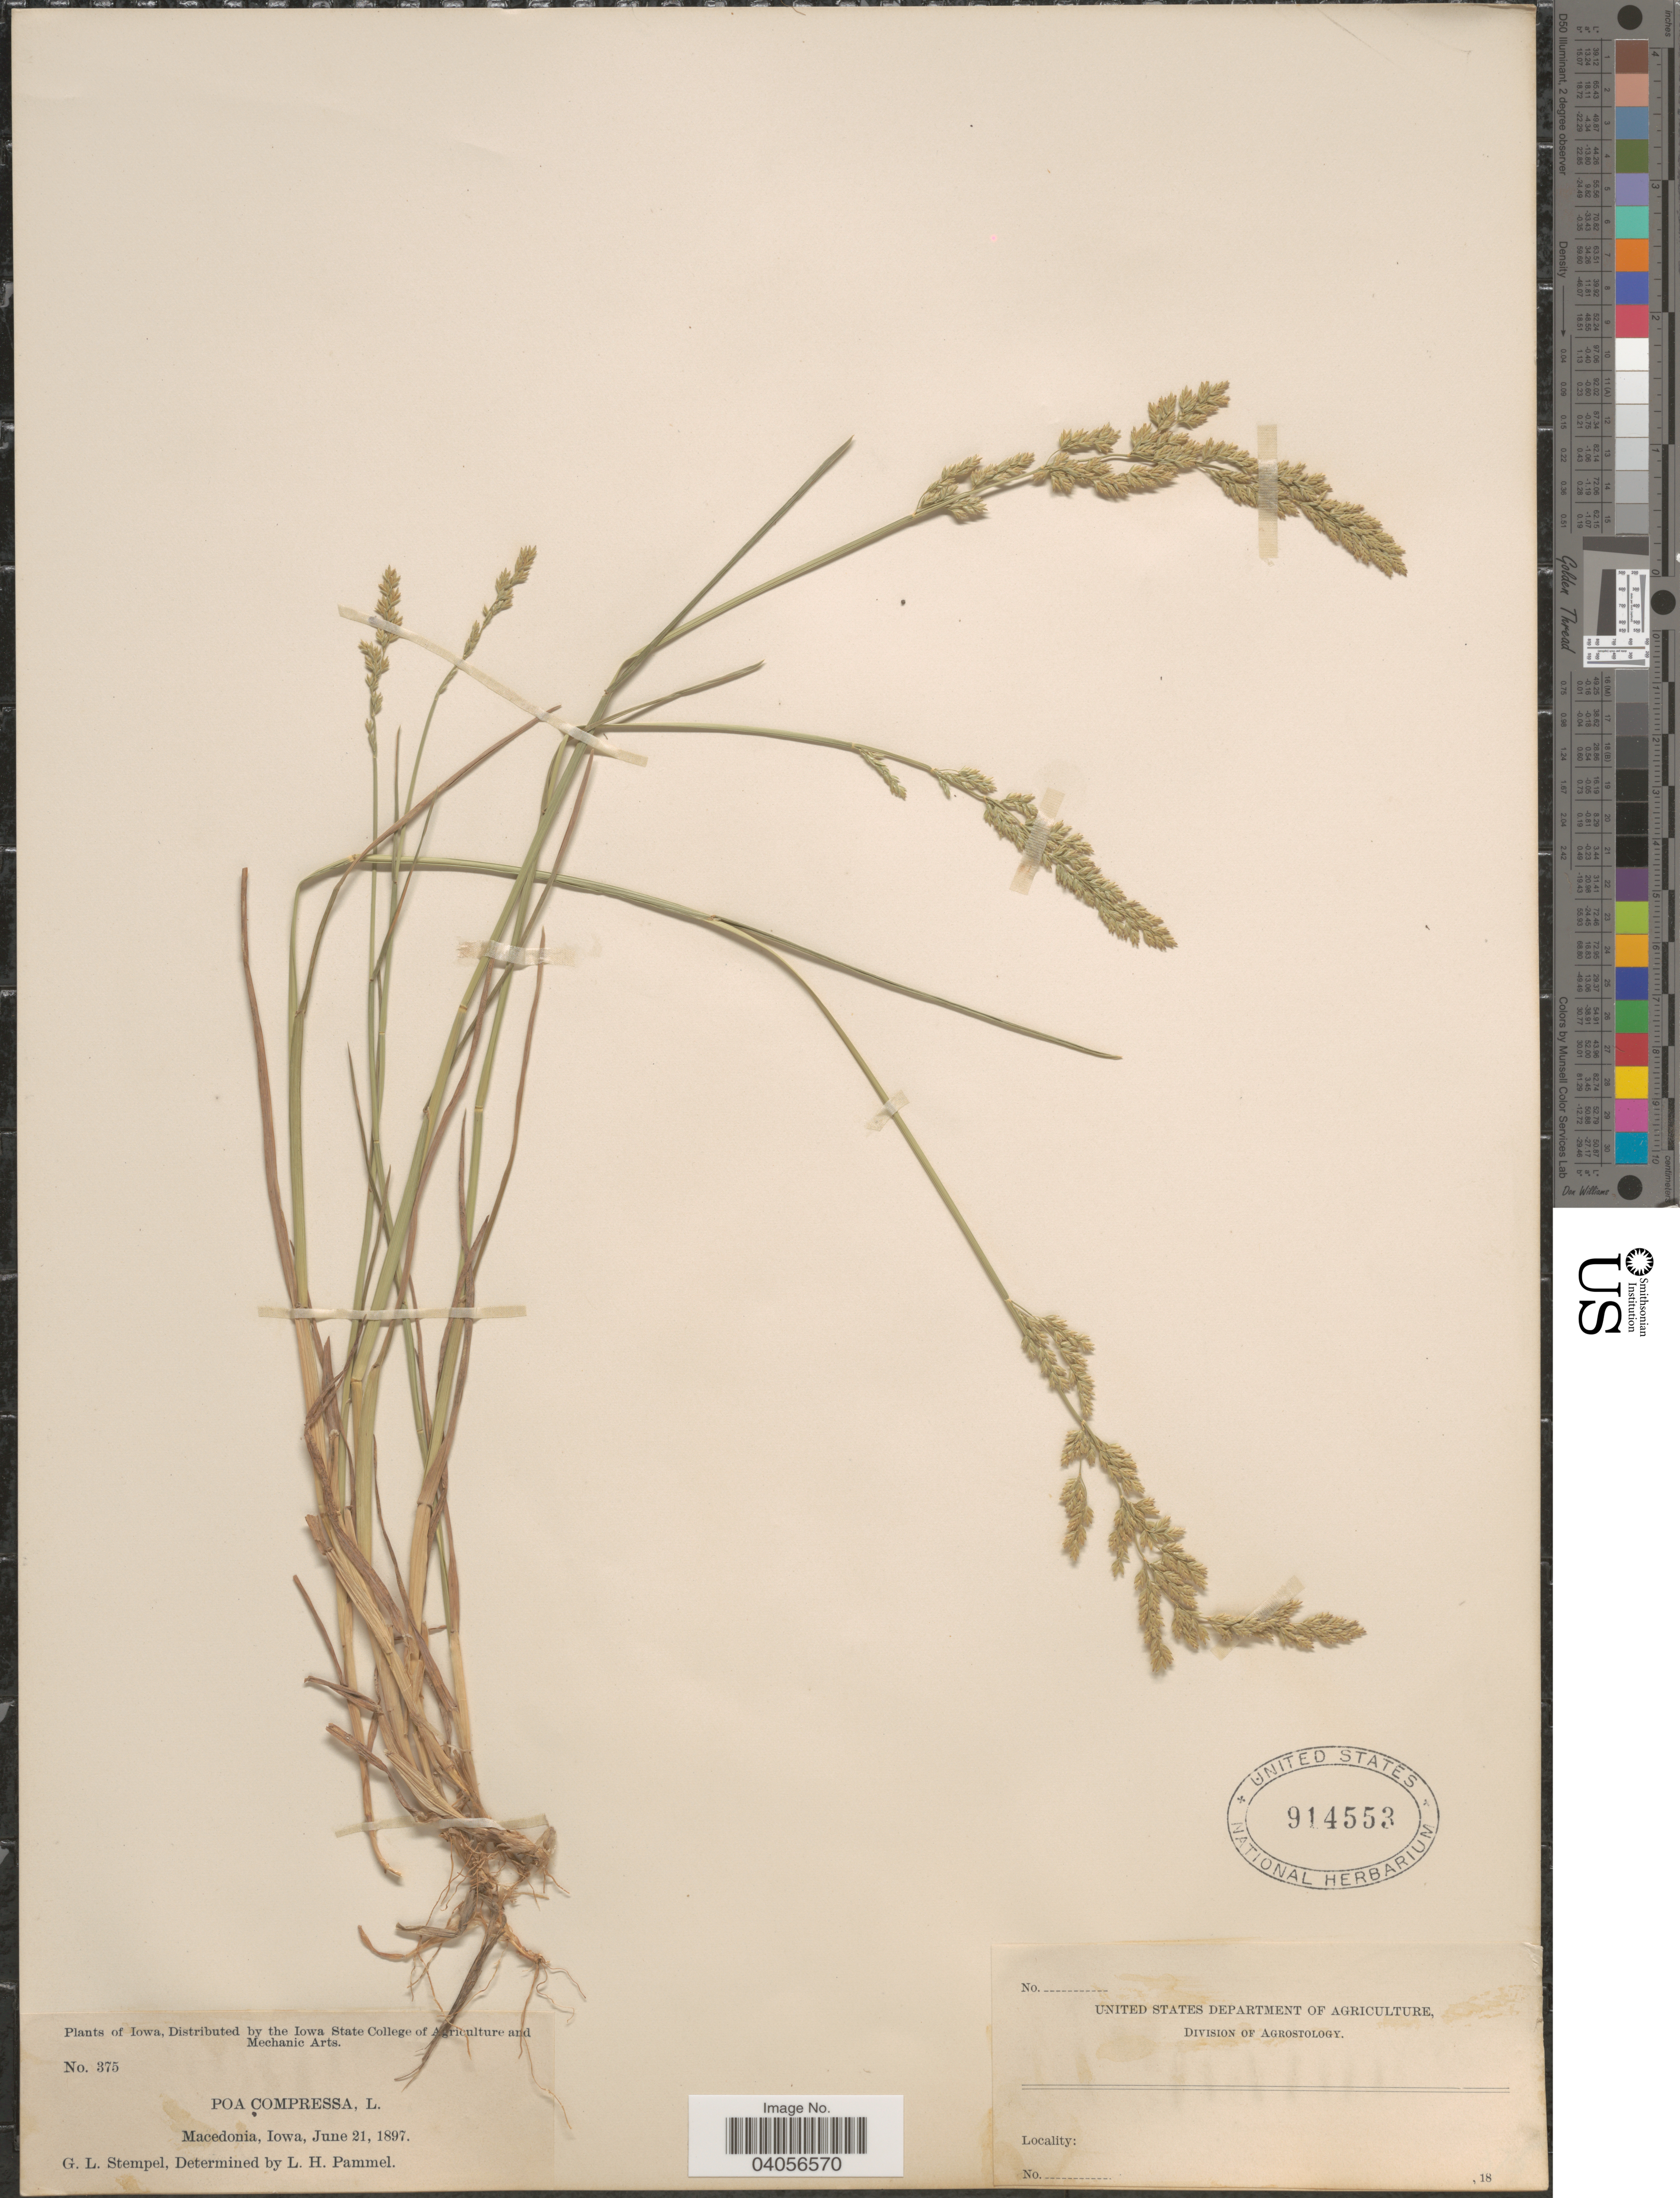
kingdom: Plantae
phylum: Tracheophyta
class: Liliopsida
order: Poales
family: Poaceae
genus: Poa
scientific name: Poa compressa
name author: L.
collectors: G. Stempel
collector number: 375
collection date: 1897-06-21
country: United States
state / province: Iowa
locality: Macedonia.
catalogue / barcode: US 914553